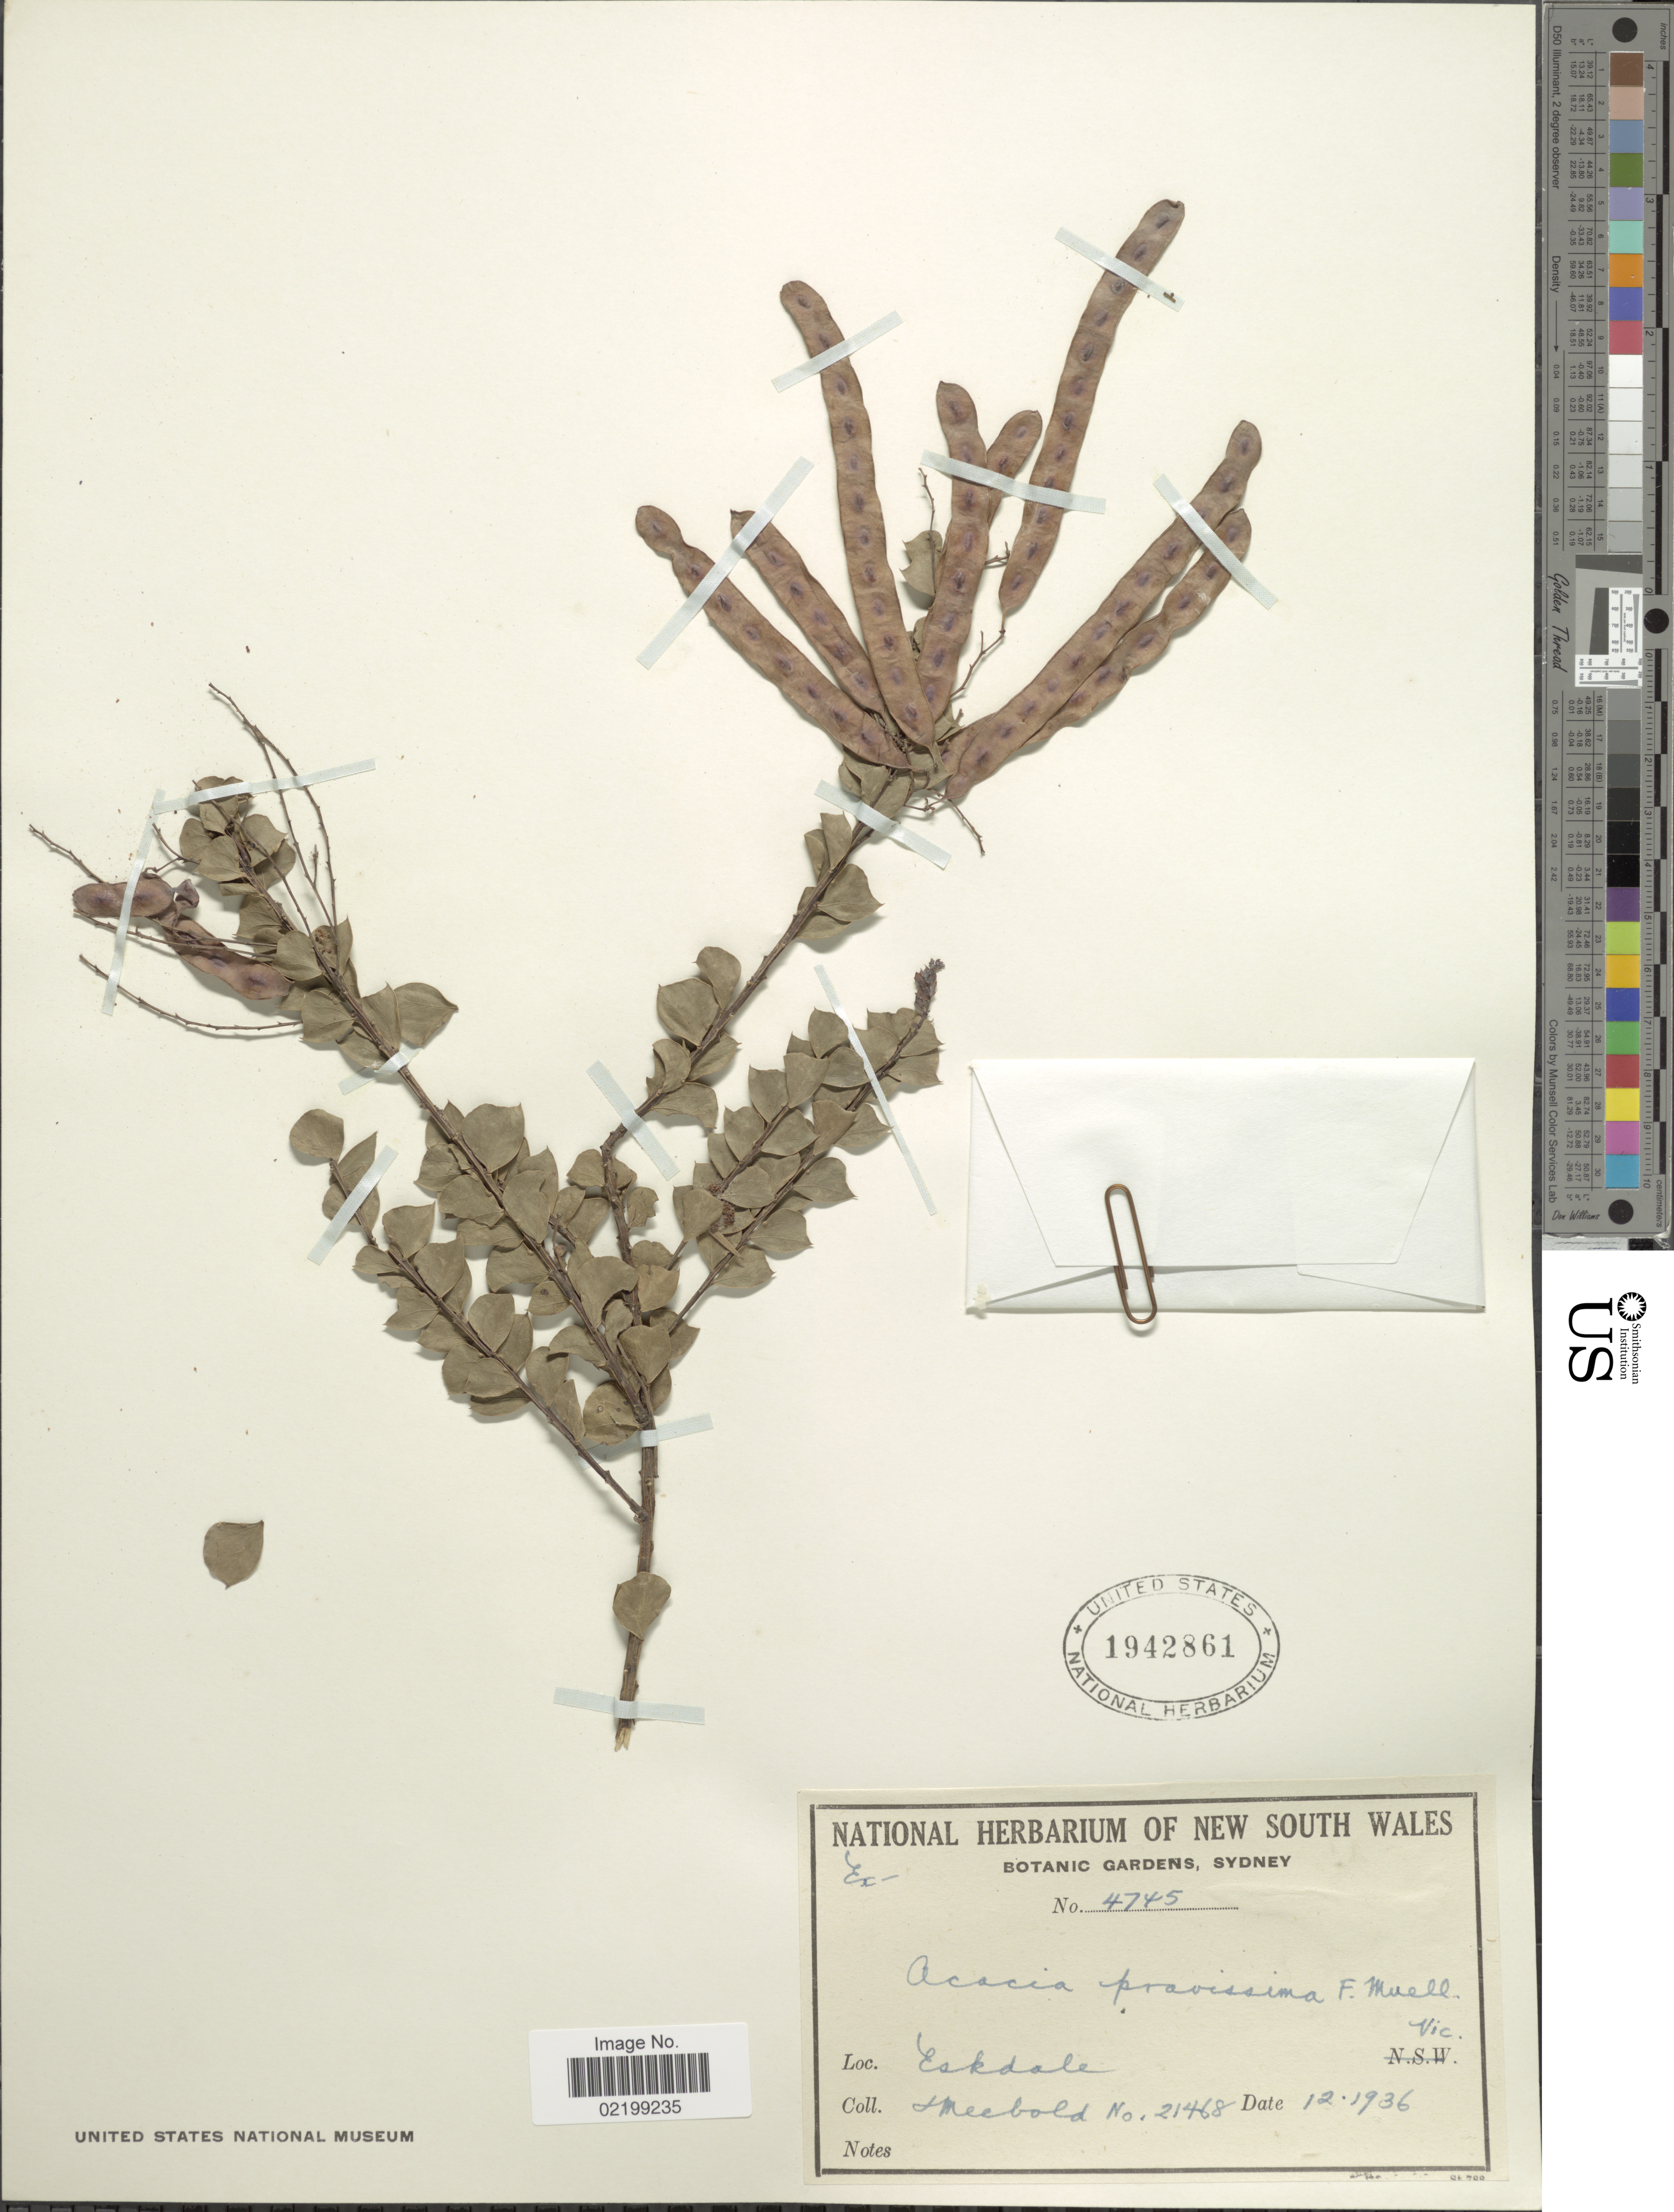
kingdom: Plantae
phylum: Tracheophyta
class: Magnoliopsida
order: Fabales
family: Fabaceae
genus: Acacia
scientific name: Acacia pravissima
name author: F. Muell.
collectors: A. Meebold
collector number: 4745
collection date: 1936-12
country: Australia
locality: Voc. Eskdale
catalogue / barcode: US 1942861